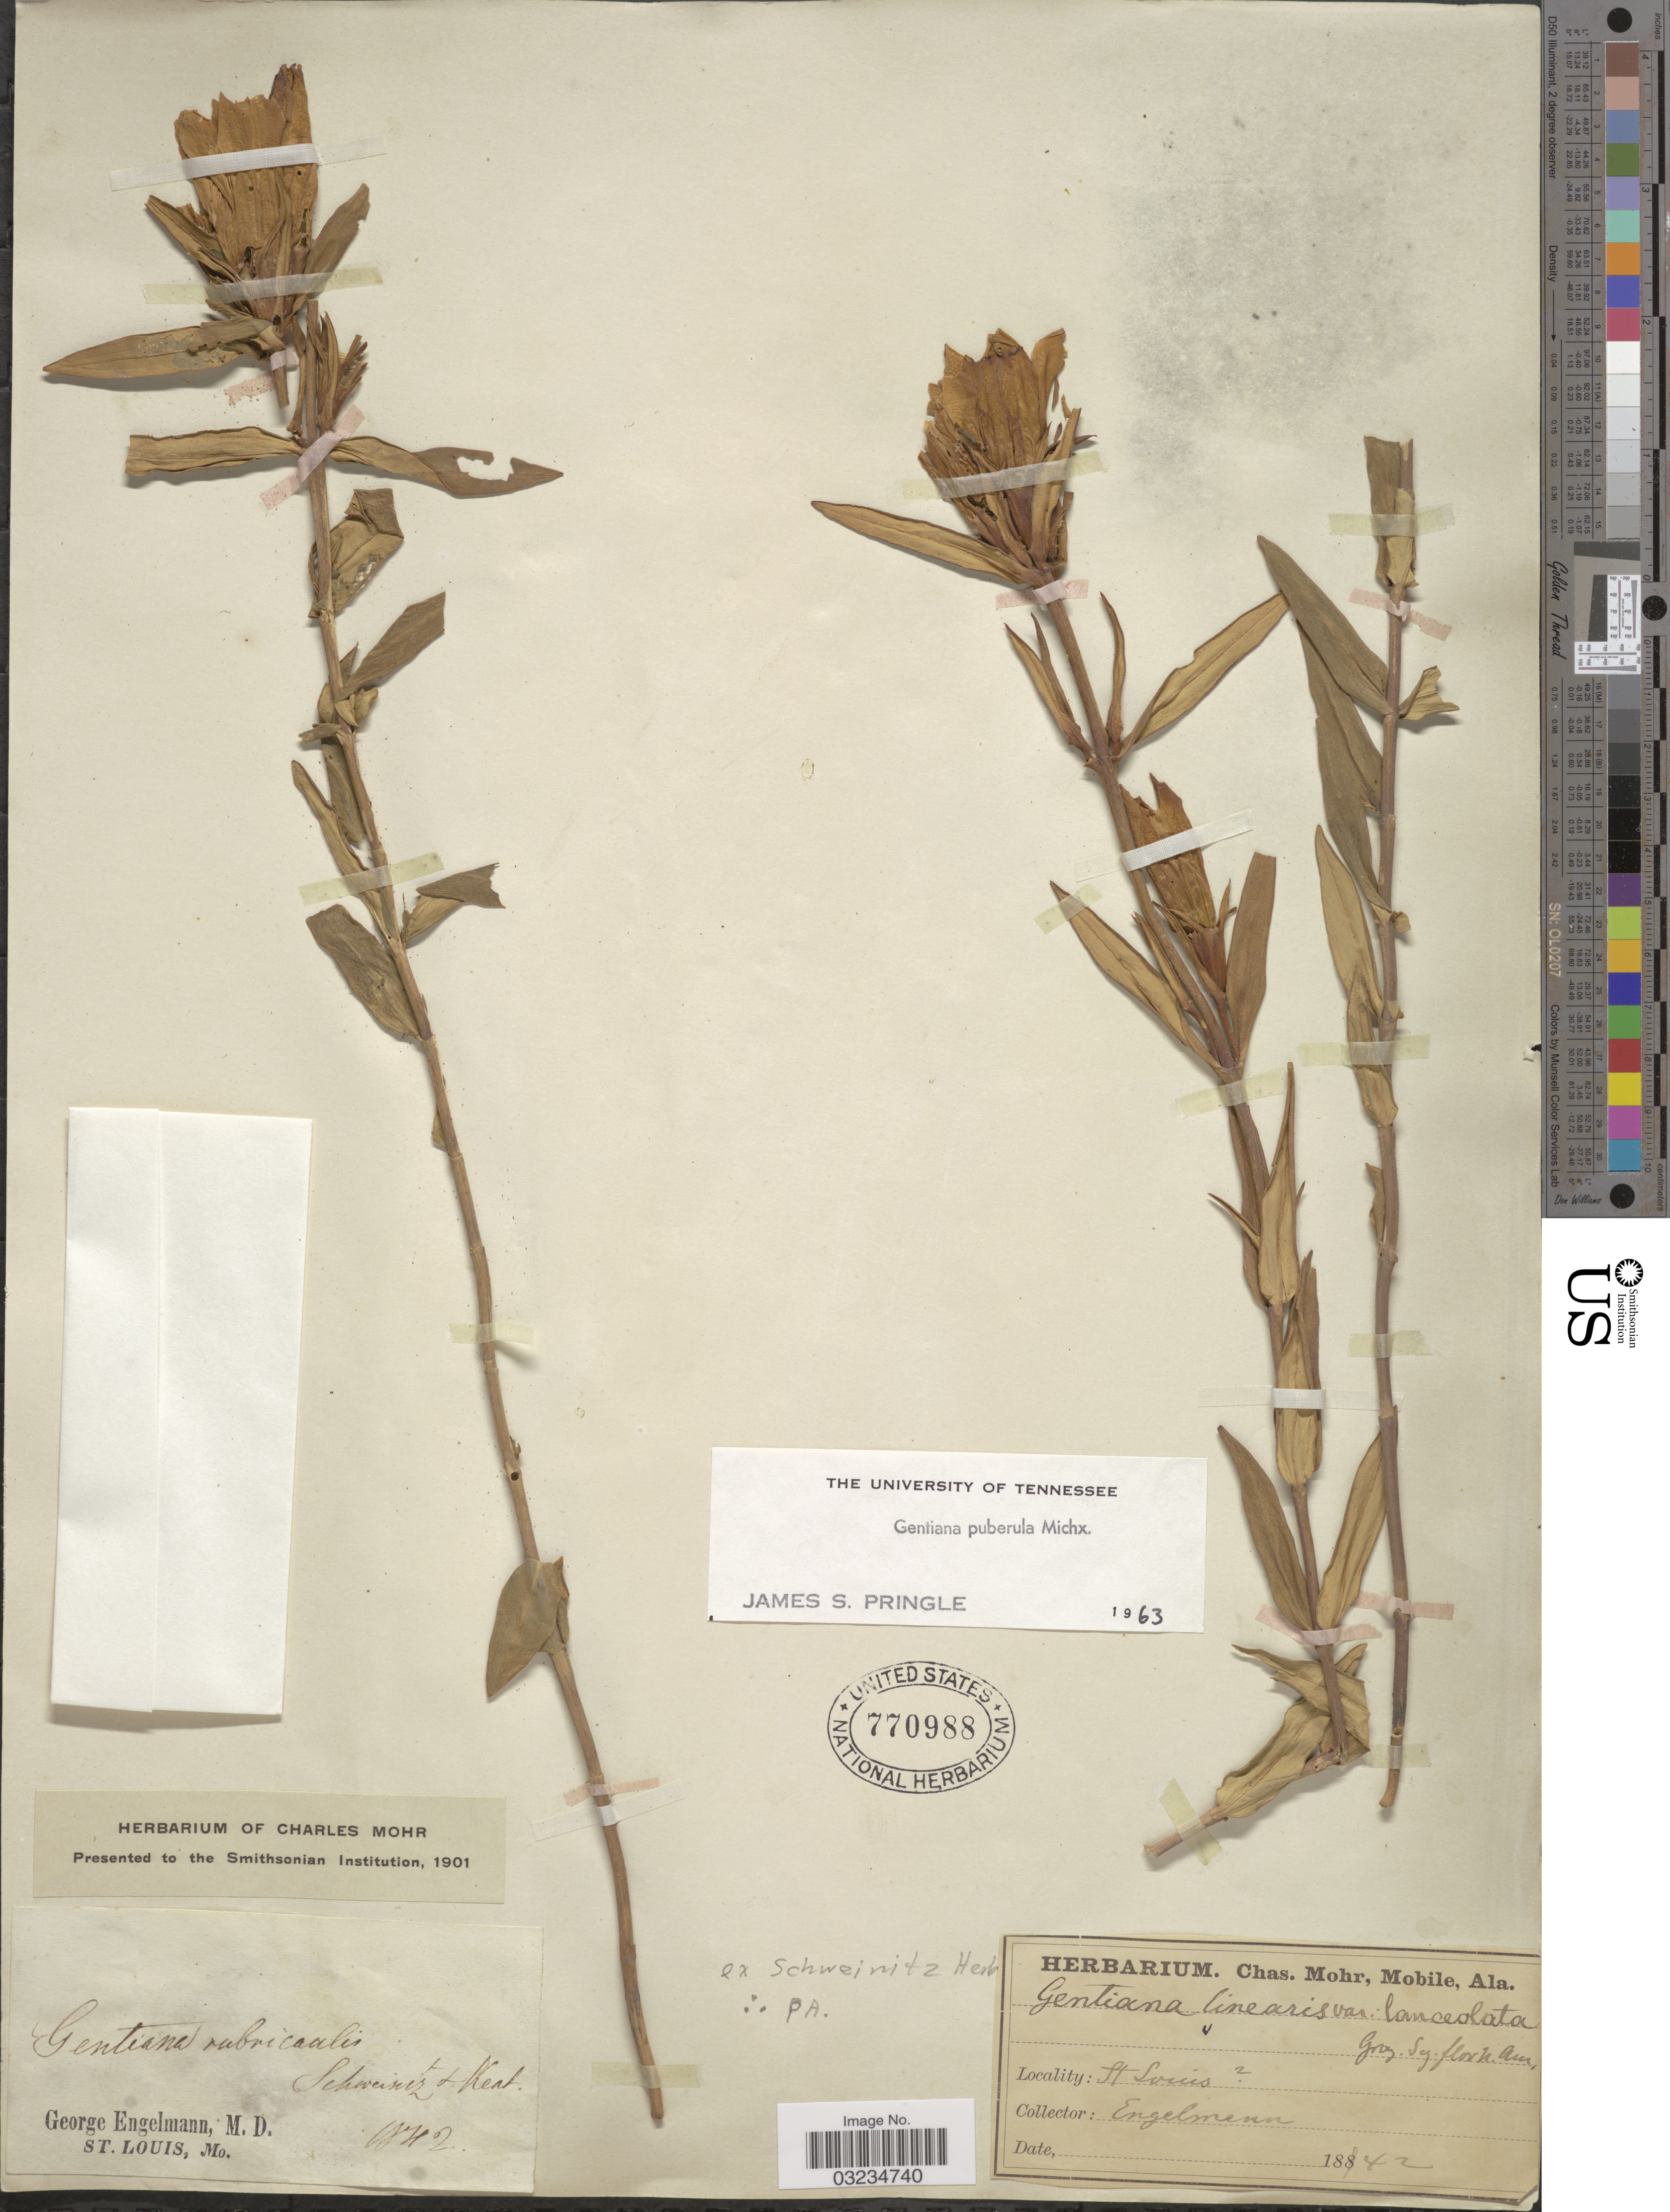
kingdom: Plantae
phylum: Tracheophyta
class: Magnoliopsida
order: Gentianales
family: Gentianaceae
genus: Gentiana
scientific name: Gentiana puberula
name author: Michx.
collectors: G. Engelmann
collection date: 1842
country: United States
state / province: Missouri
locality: St. Louis.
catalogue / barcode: US 770988